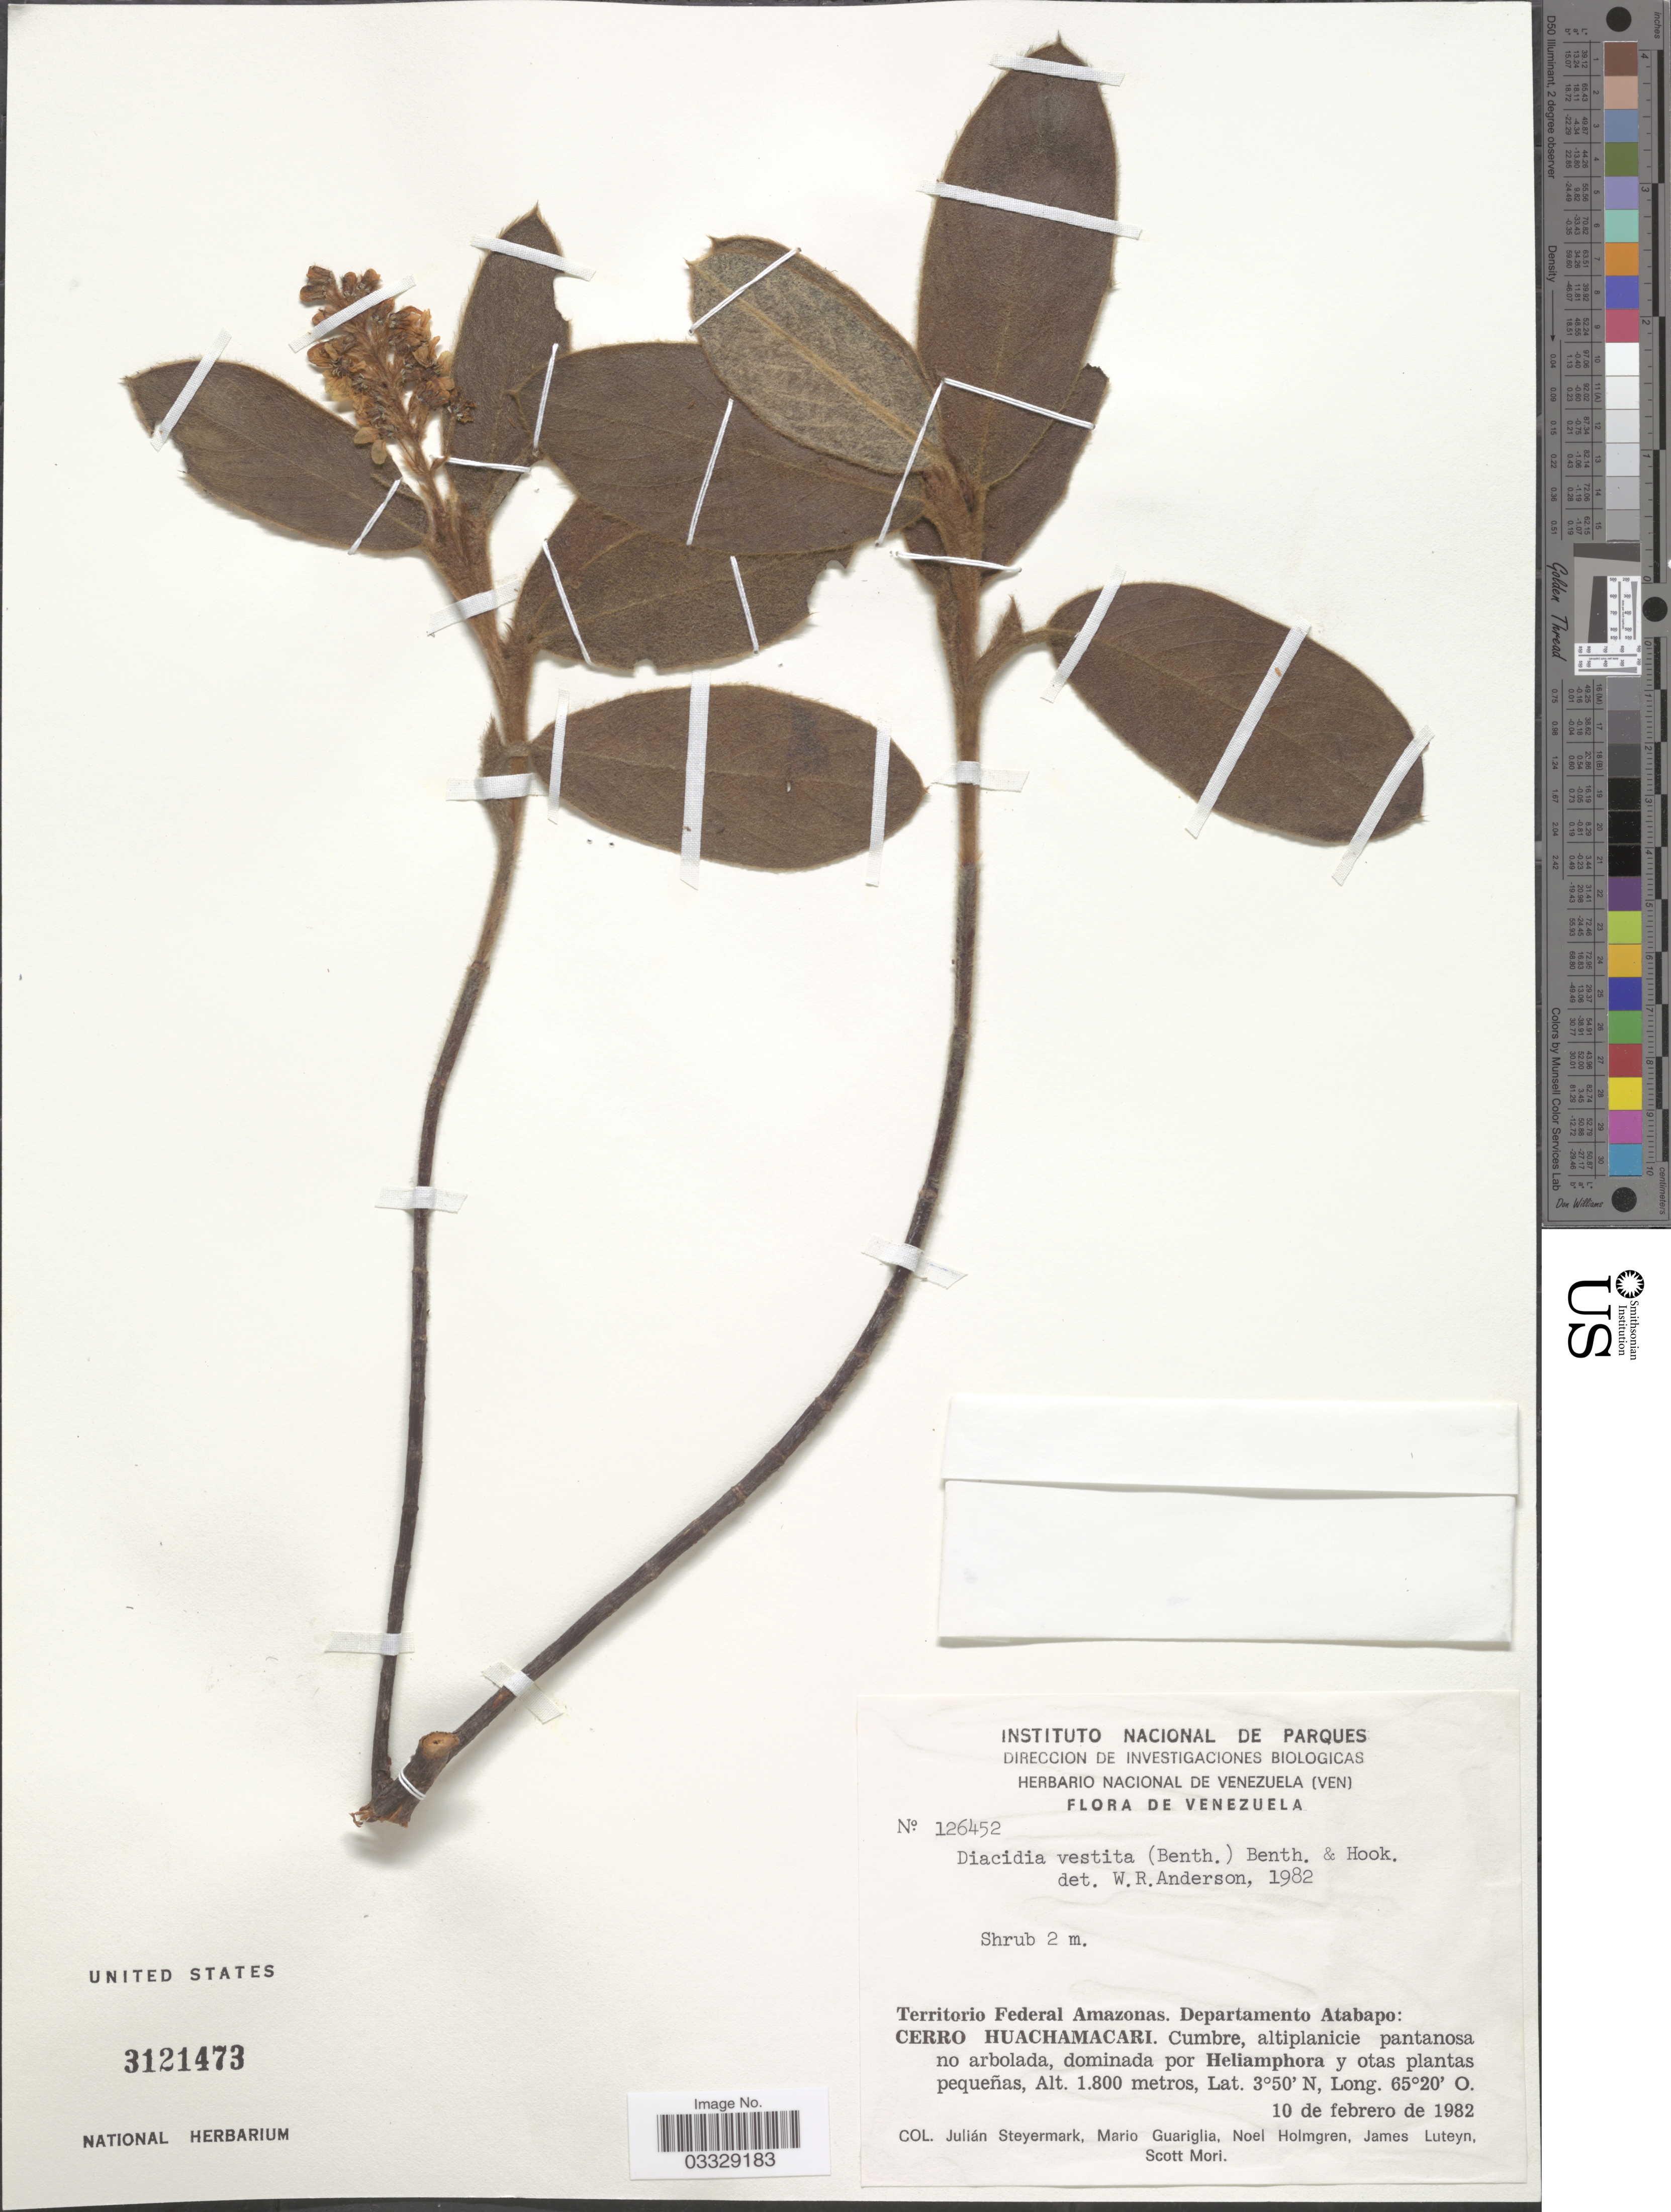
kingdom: Plantae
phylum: Tracheophyta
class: Magnoliopsida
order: Malpighiales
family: Malpighiaceae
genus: Diacidia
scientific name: Diacidia vestita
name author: (Benth.) Benth. & Hook. f. ex B.D. Jacks.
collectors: J. Steyermark, M. Guariglia, N. H. Holmgren, J. L. Luteyn & S. Mori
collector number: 126452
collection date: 1982-02-10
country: Venezuela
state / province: Amazonas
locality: Territorio Federal Amazason. Departamento Atabapo: Cerro Huachamacari. Cumbre, altiplnicie pantanosa no arbolada, dominada por Heliamphora y otas plantas pequeñas.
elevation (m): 1800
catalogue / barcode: US 3121473